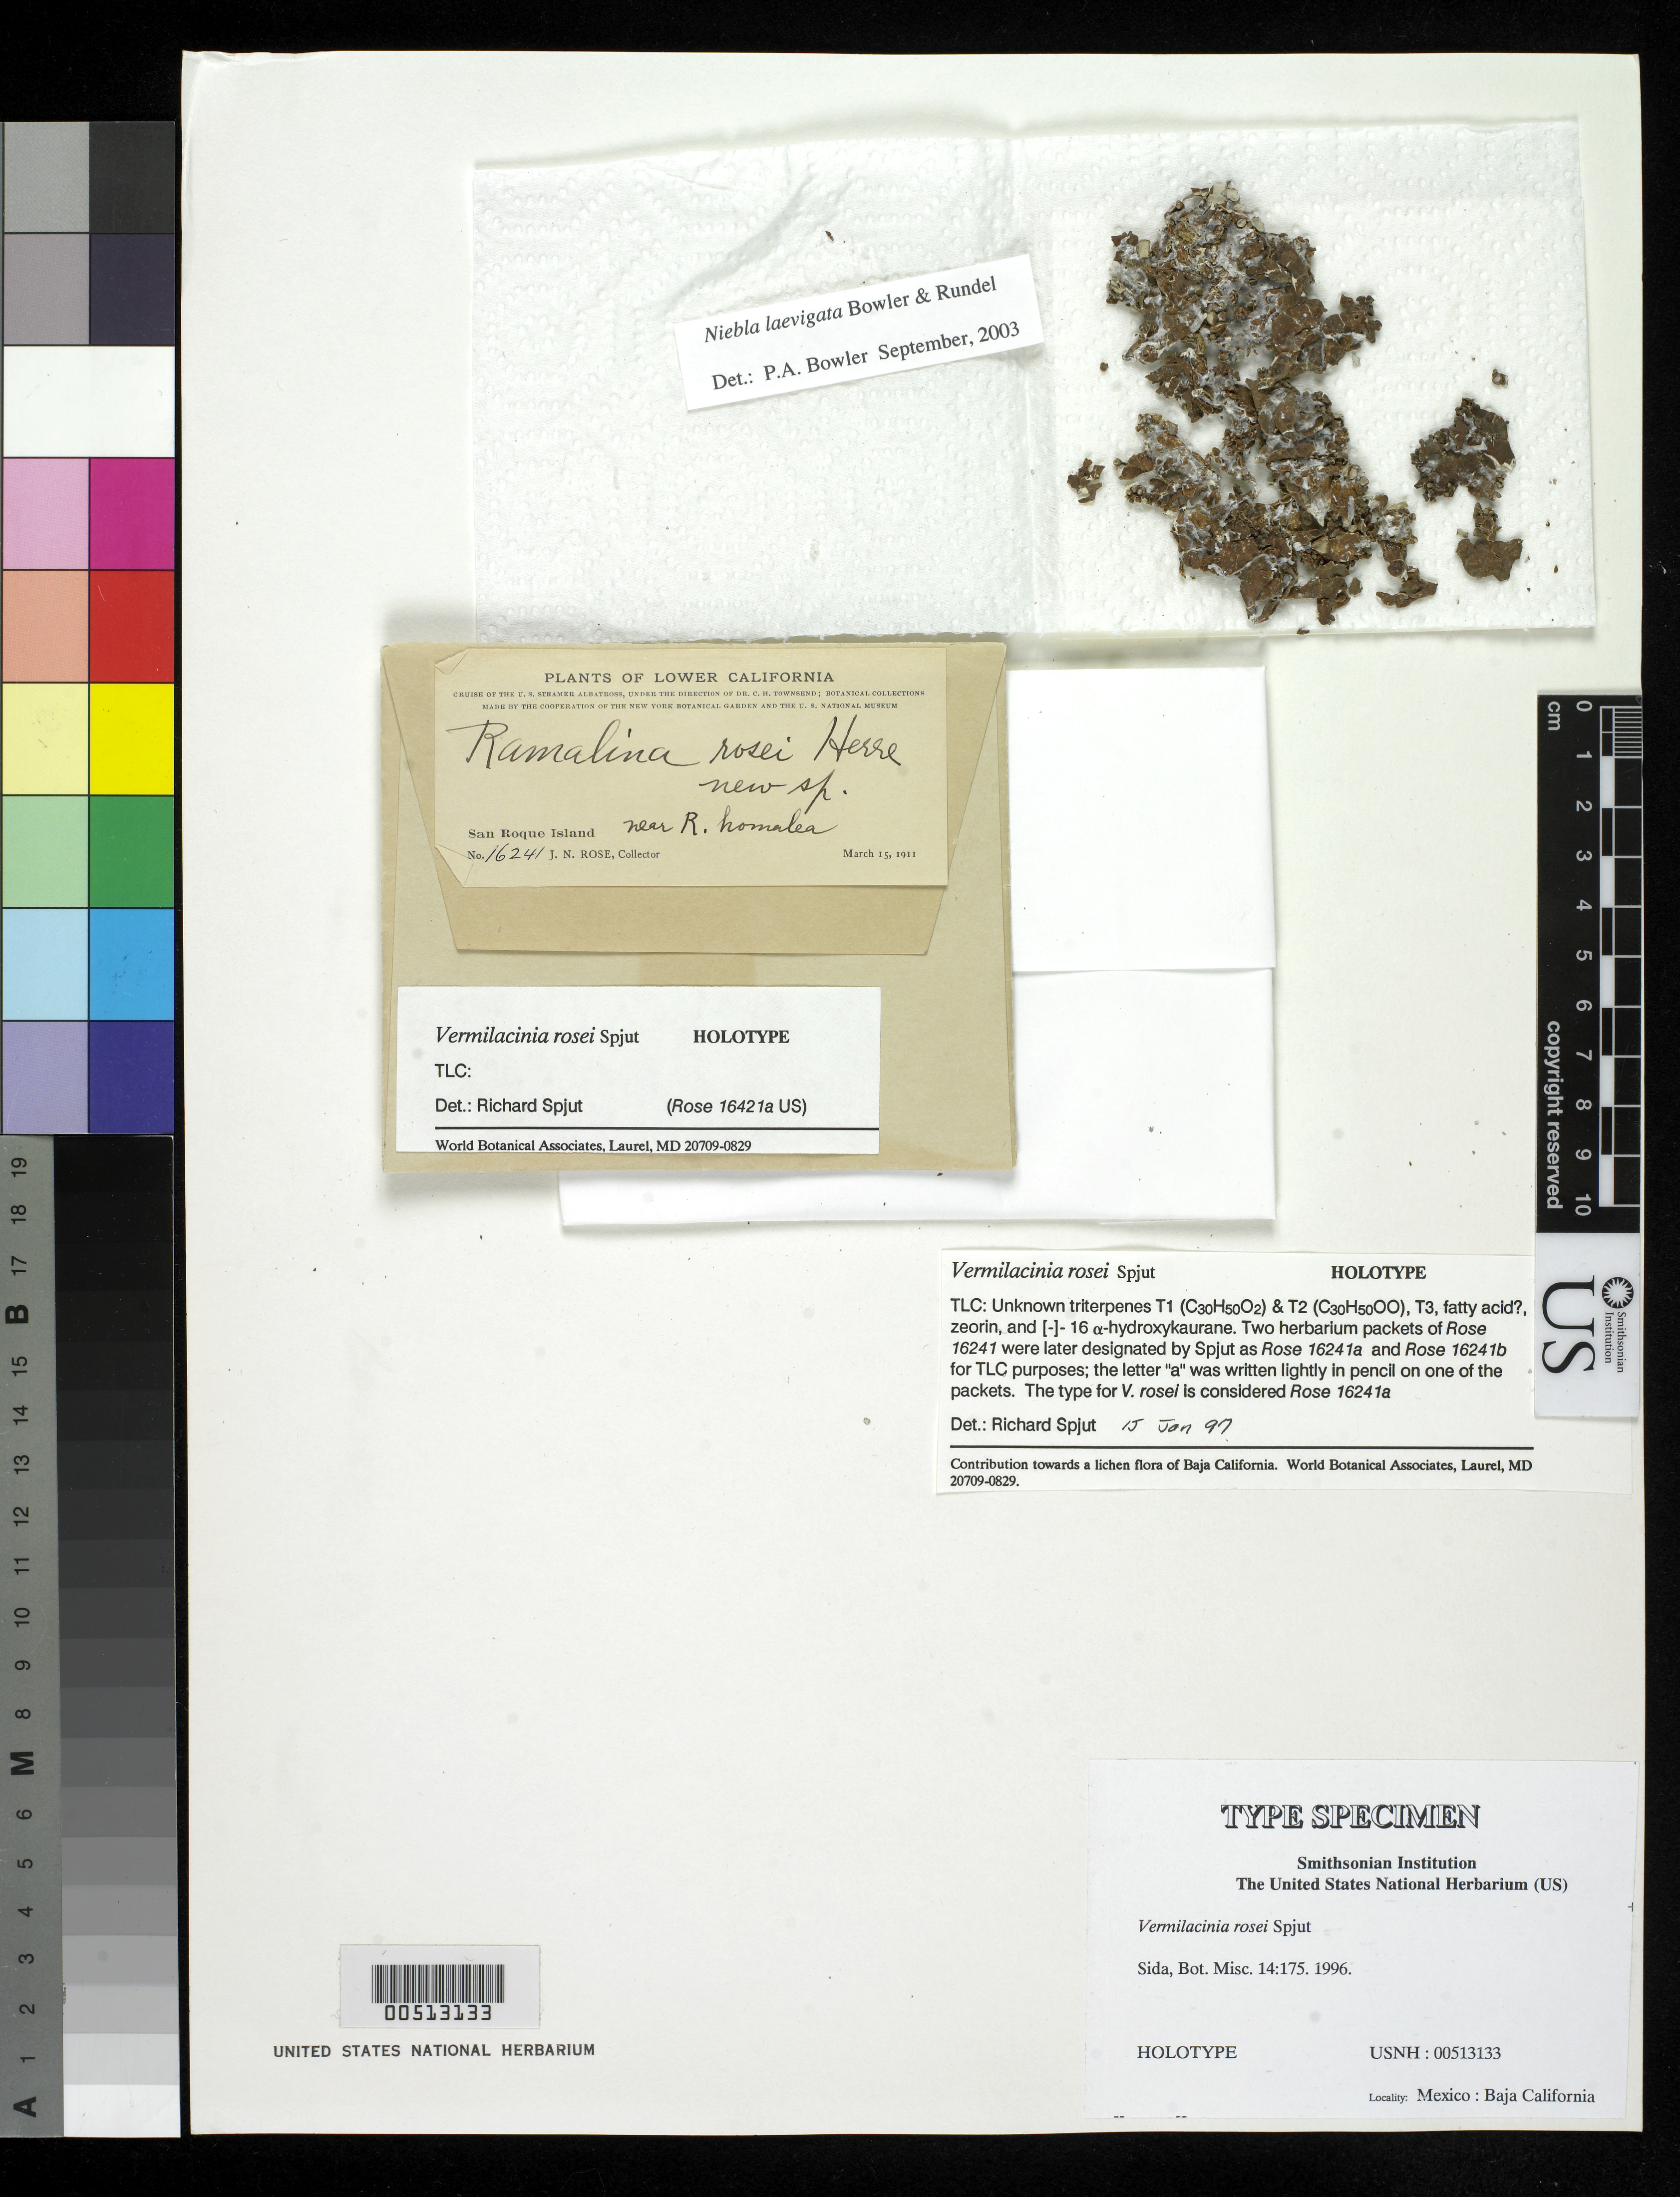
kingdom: Fungi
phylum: Ascomycota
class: Lecanoromycetes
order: Lecanorales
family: Ramalinaceae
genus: Vermilacinia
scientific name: Vermilacinia rosei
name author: Spjut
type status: Holotype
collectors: J. N. Rose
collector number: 16241 a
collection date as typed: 15 Mar 1911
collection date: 1911-03-15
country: Mexico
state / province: Baja California Sur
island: San Roque Island